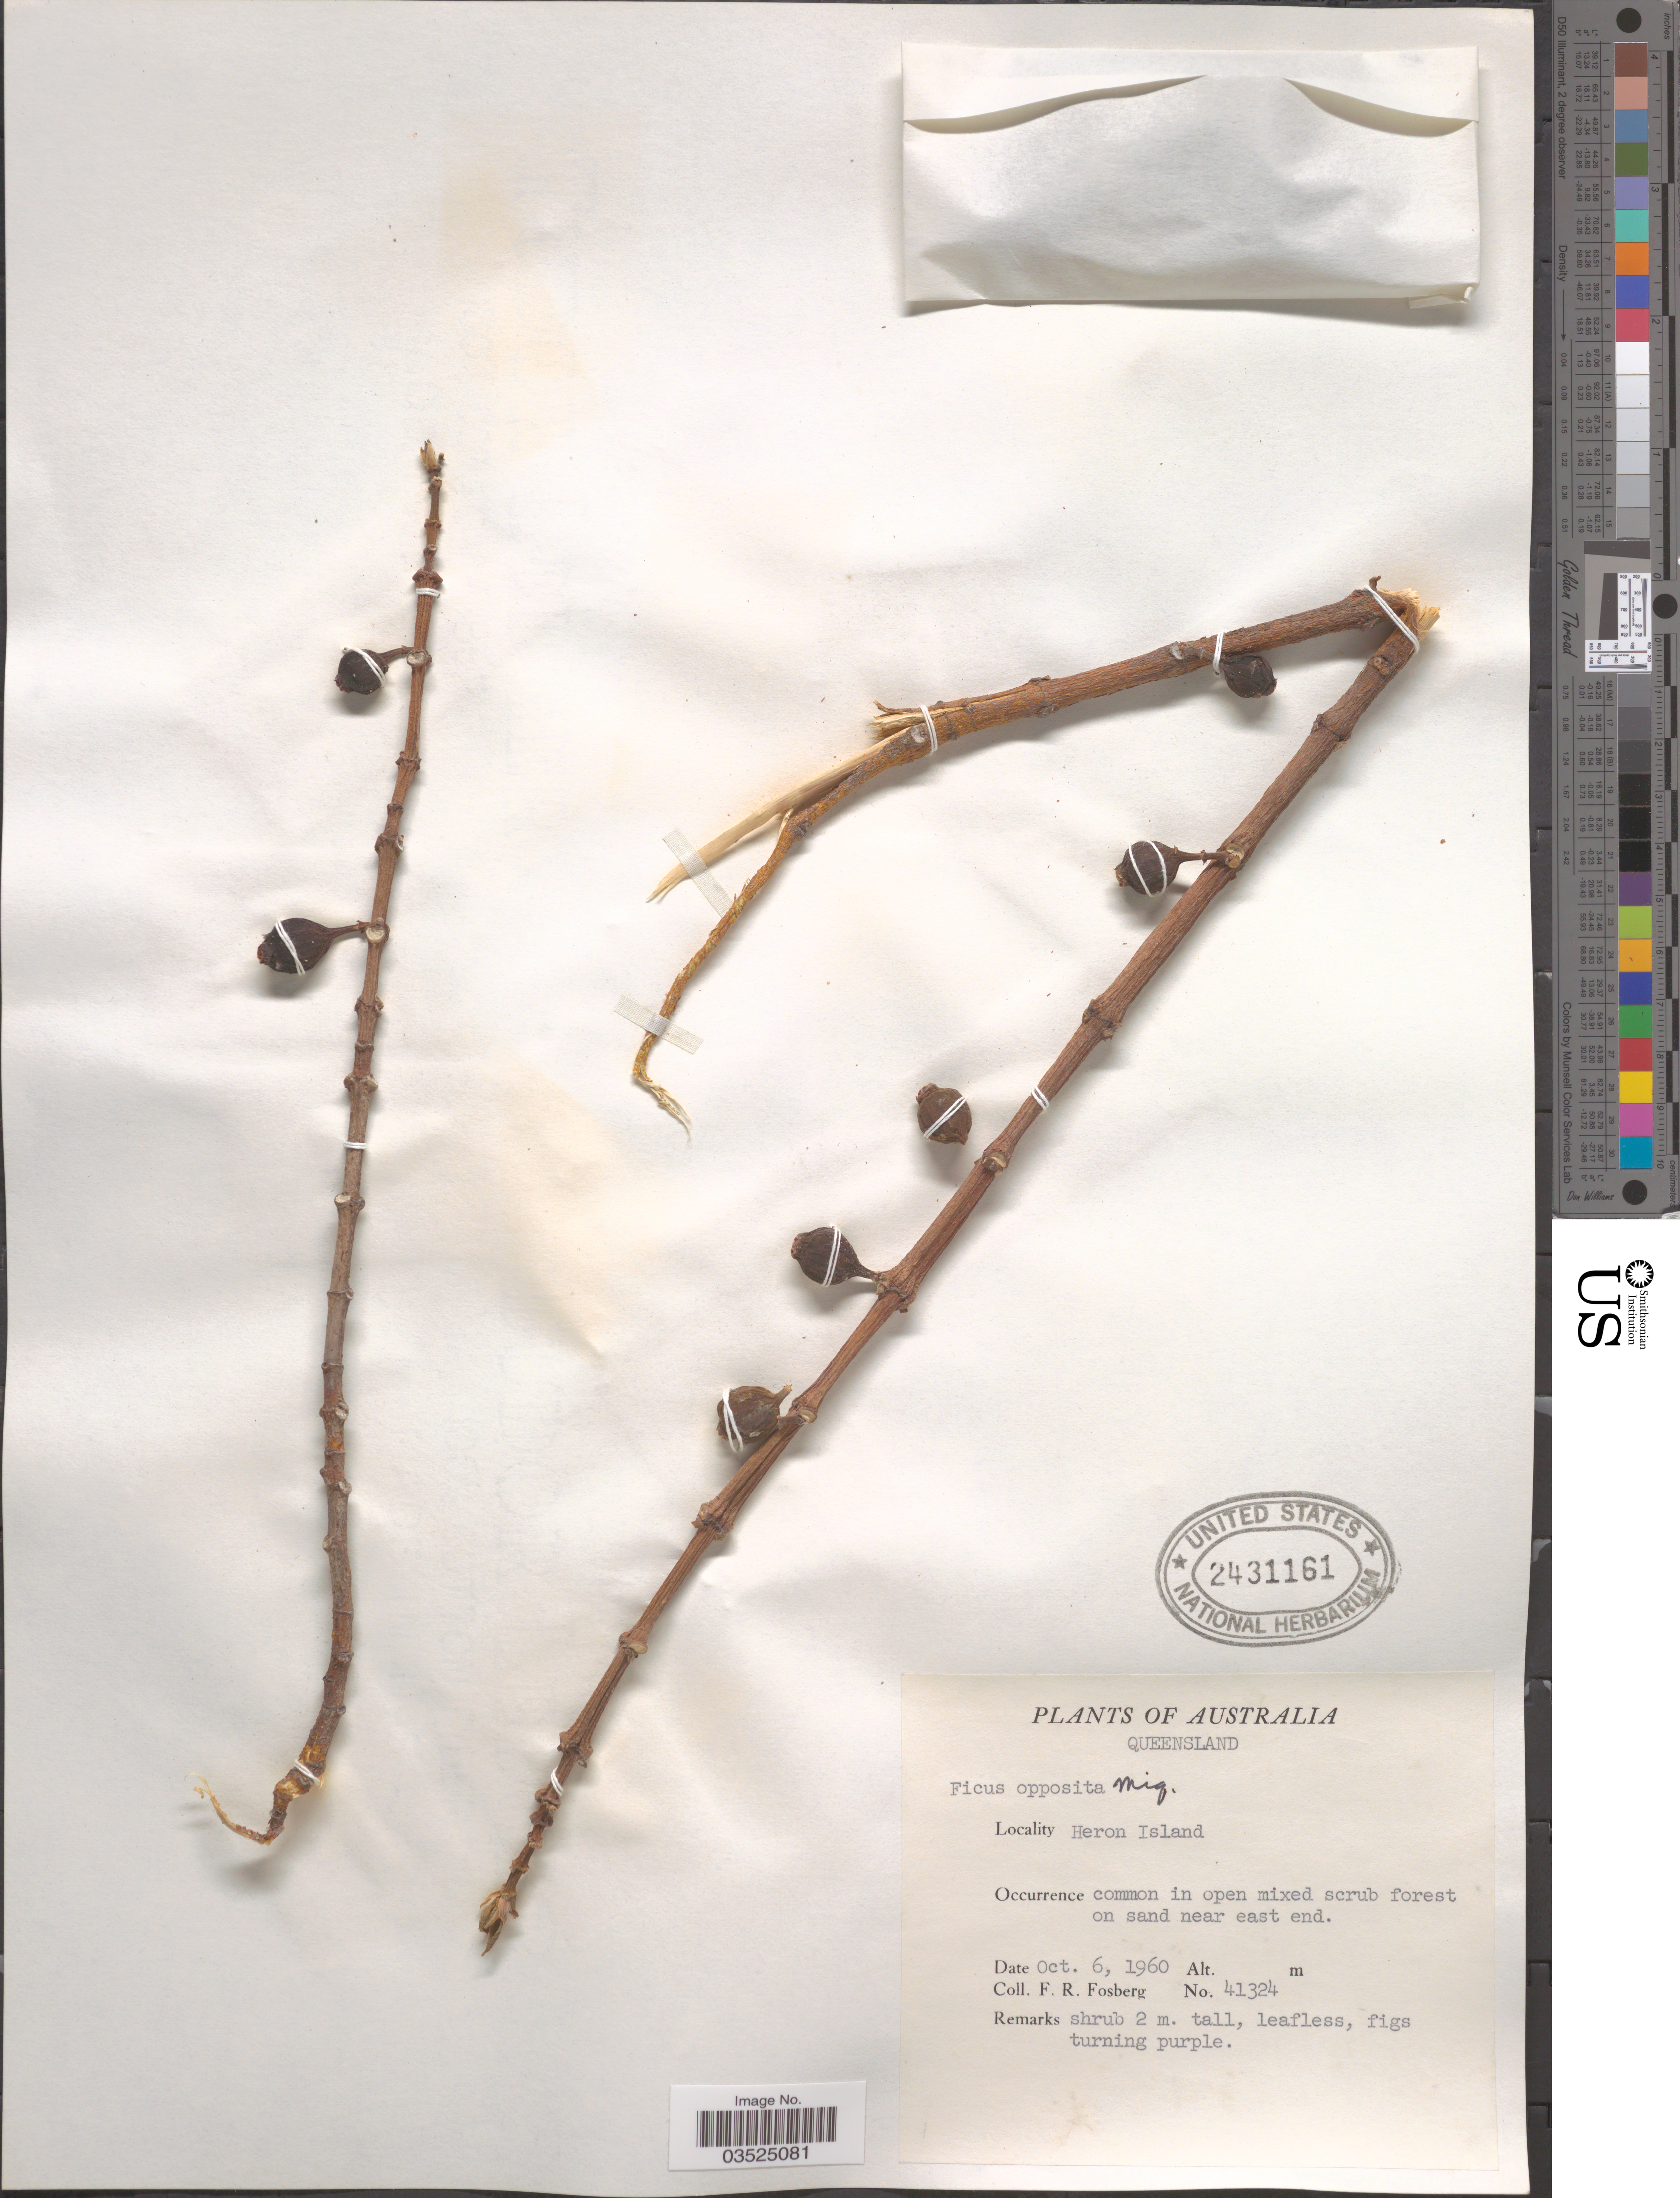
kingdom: Plantae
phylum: Tracheophyta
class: Magnoliopsida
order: Rosales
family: Moraceae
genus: Ficus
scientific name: Ficus opposita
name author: Miq.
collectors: F. R. Fosberg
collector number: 41324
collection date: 1960-10-06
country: Australia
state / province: Queensland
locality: Heron Island. Common in open mixed scrub forest on sand near east end.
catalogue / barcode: US 2431161